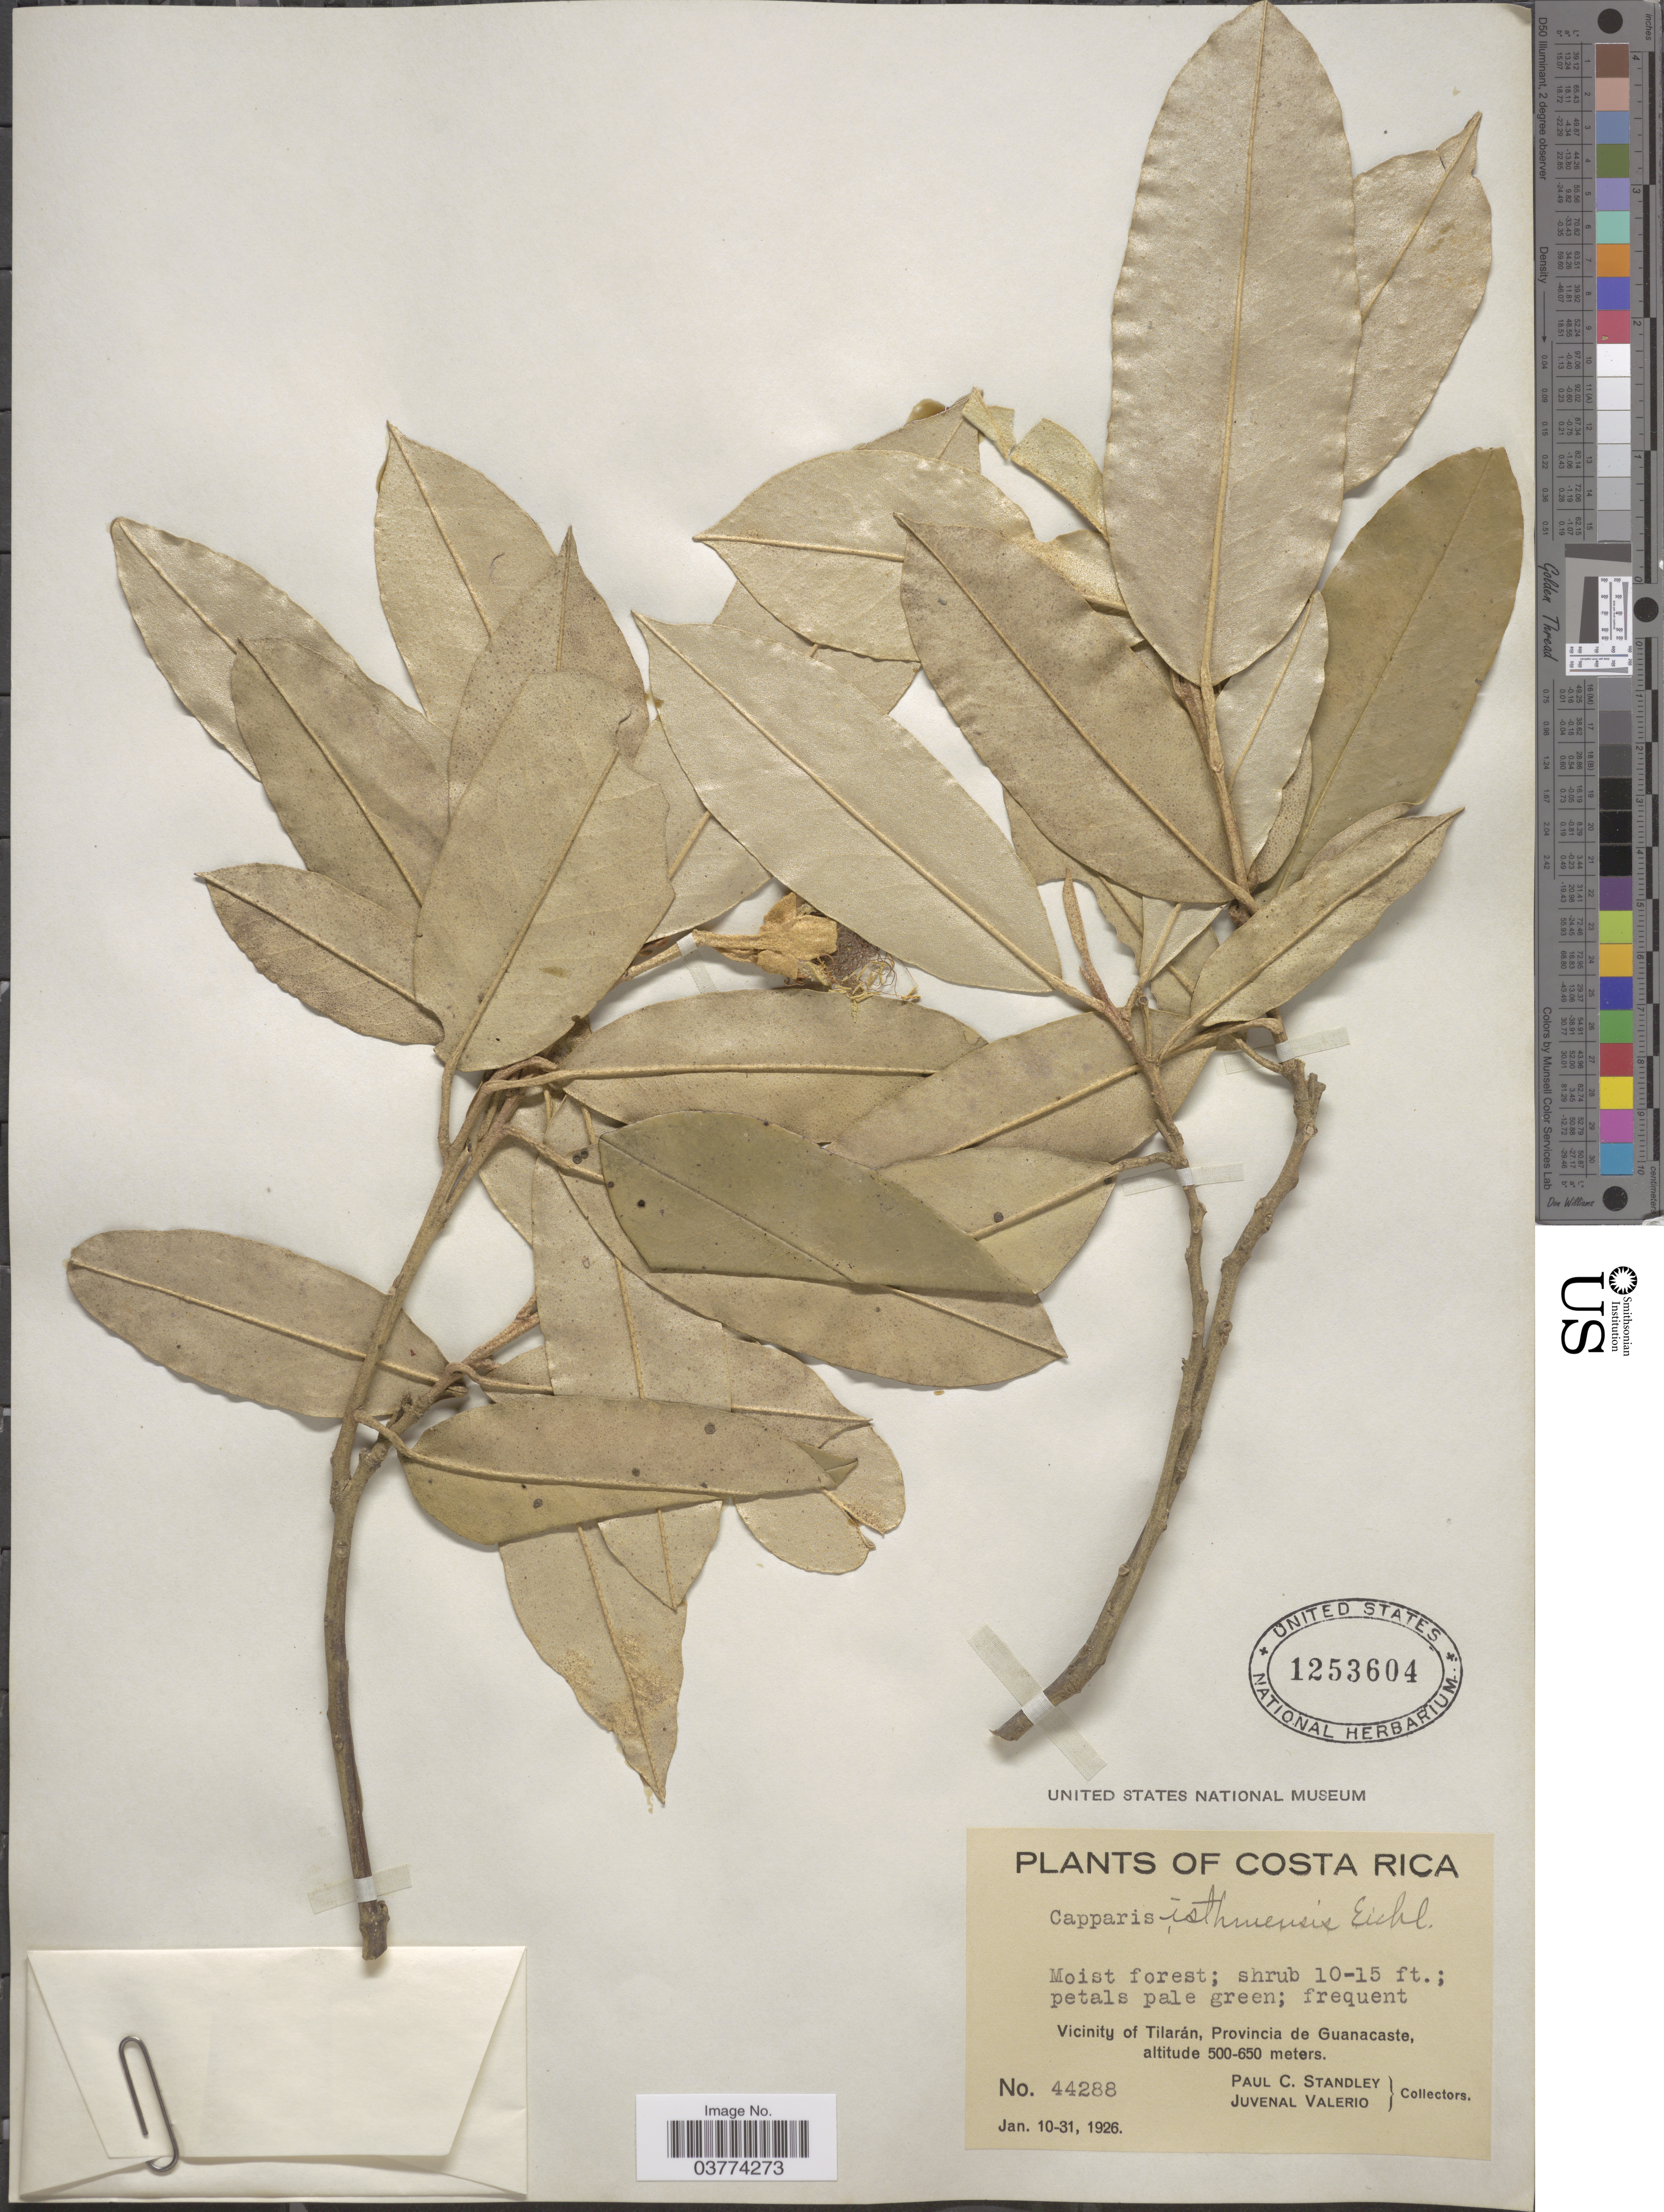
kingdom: Plantae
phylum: Tracheophyta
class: Magnoliopsida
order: Brassicales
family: Capparaceae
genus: Quadrella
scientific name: Quadrella isthmensis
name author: (Eichler) Hutch.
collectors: P. C. Standley & J. Valerio R.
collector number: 44288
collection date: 1926-01-10/1926-01-31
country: Costa Rica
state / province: Guanacaste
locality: Vicinity of Tilarán.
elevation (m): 500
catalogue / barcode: US 1253604